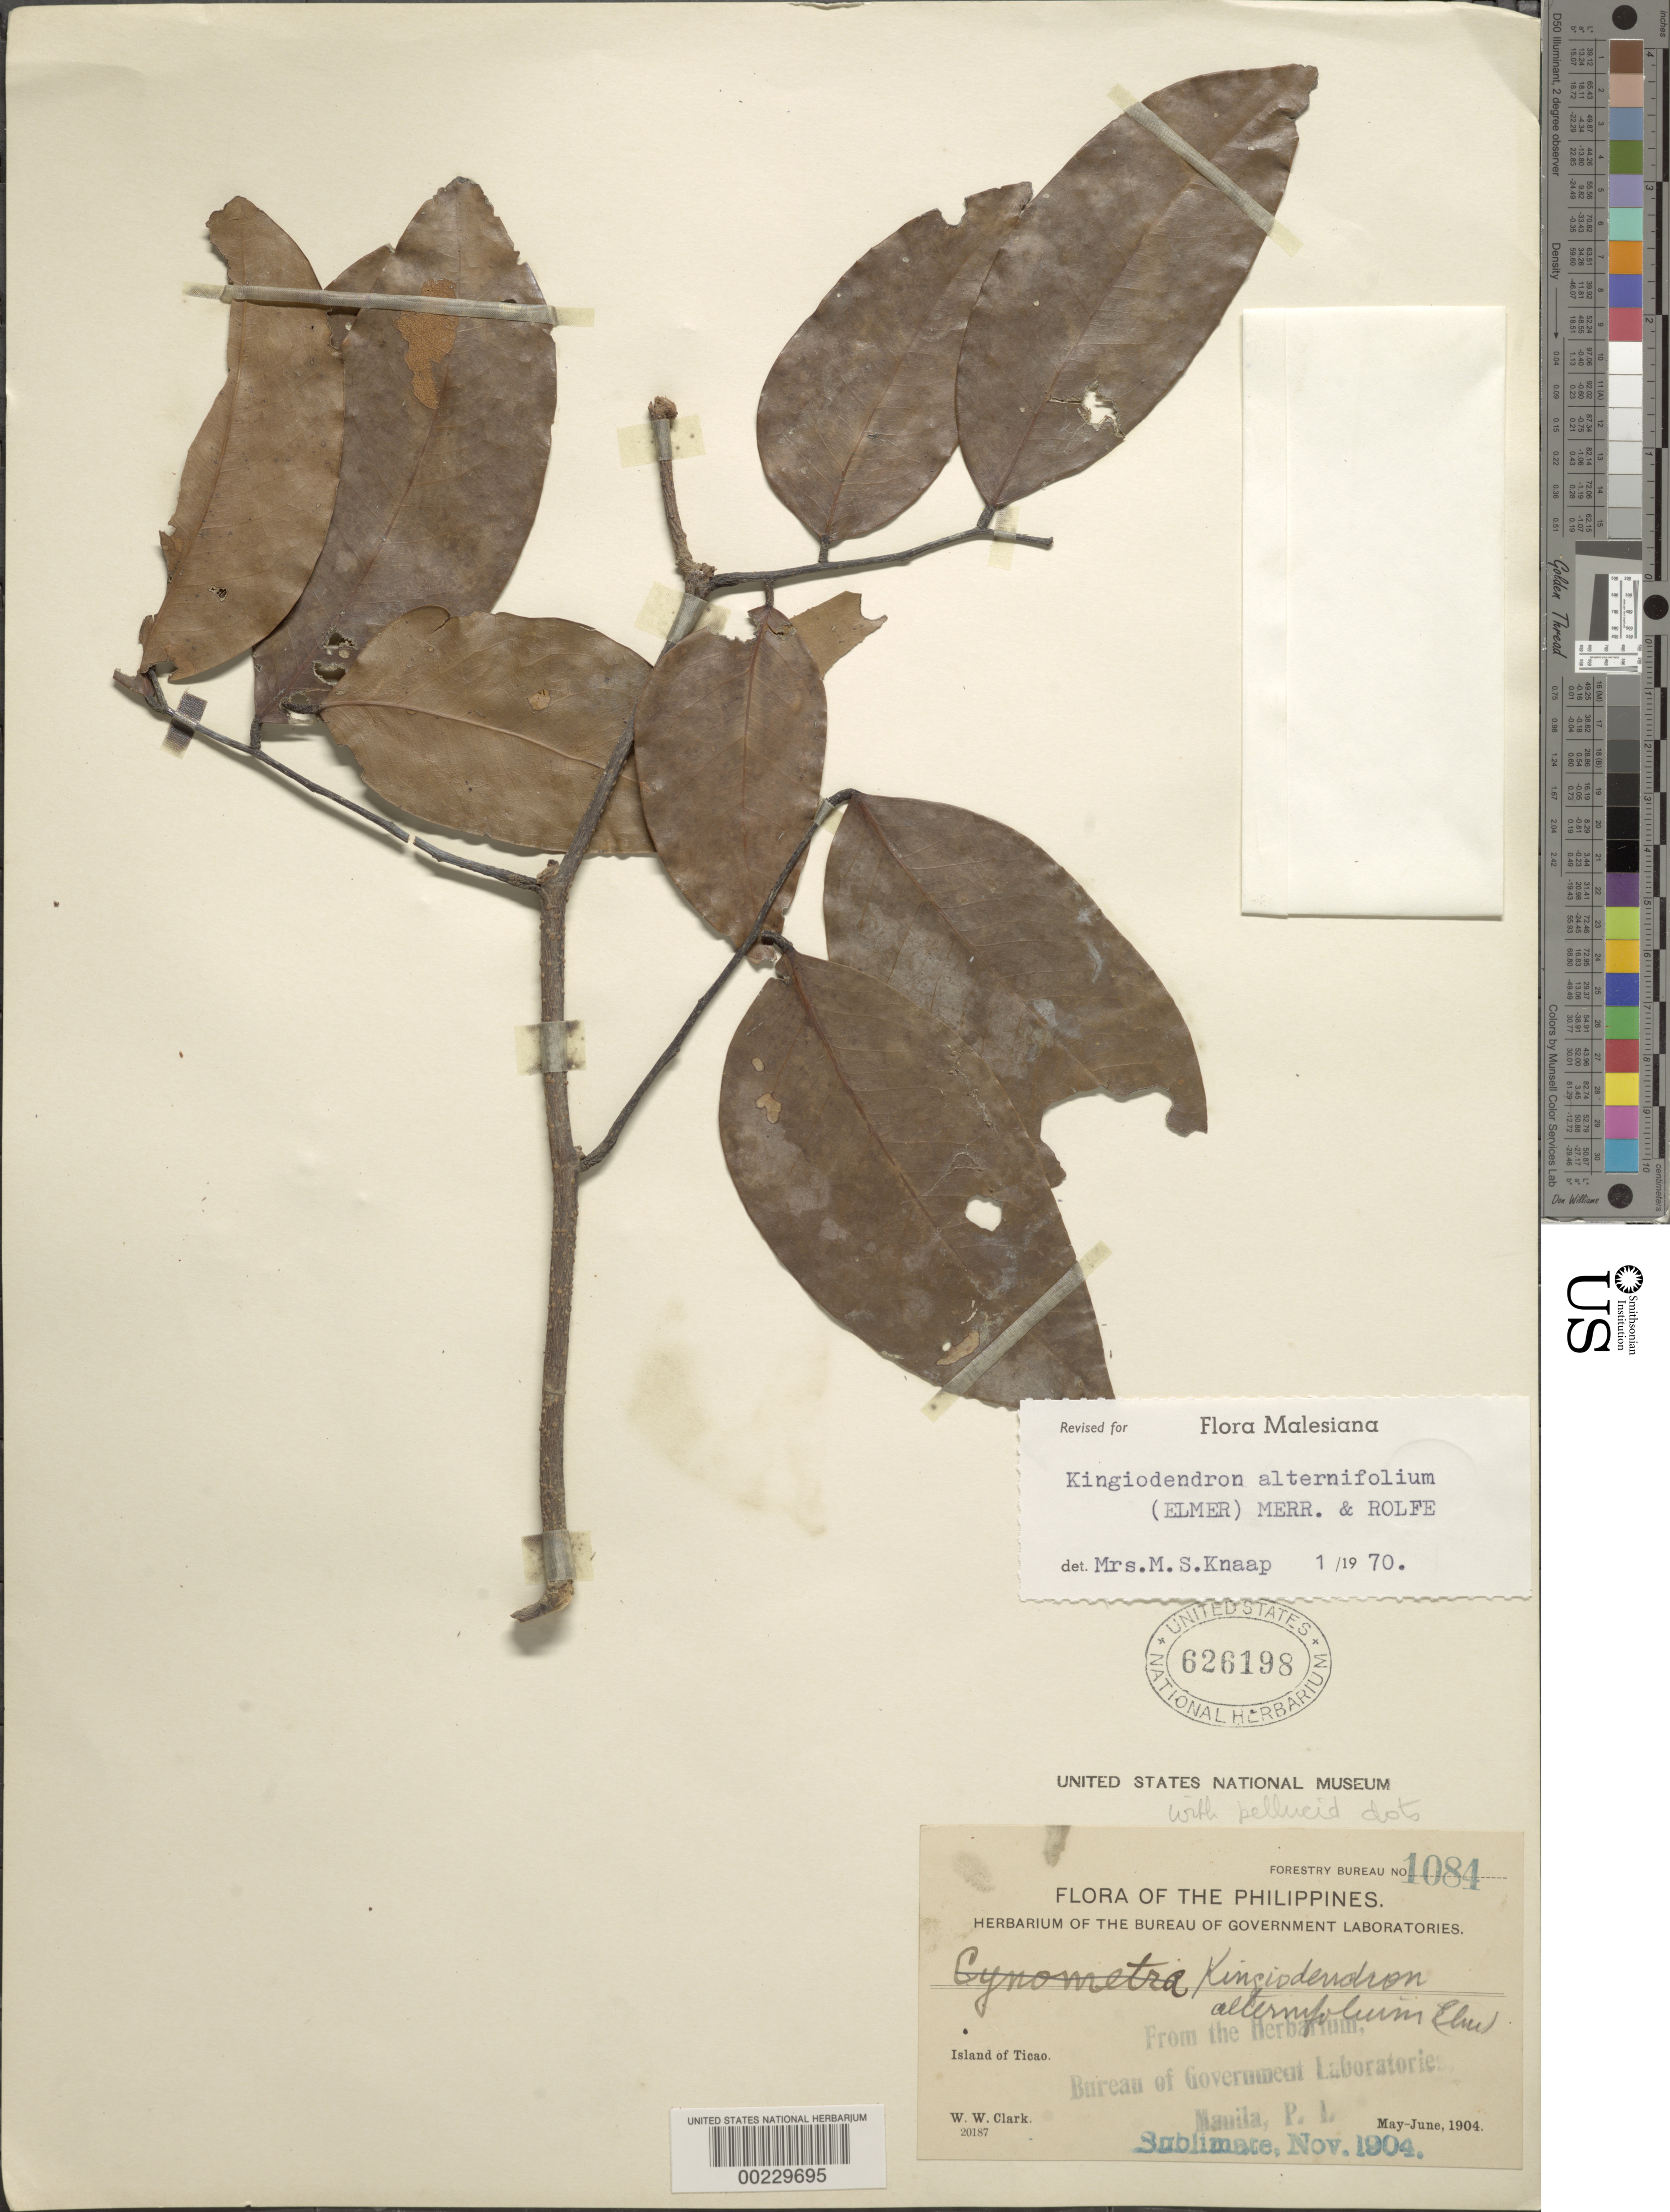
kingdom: Plantae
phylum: Tracheophyta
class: Magnoliopsida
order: Fabales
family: Fabaceae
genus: Kingiodendron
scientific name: Kingiodendron alternifolium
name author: (Elmer) Merr. & Rolfe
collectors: W. W. Clark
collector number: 1084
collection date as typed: May 1904 to -- Jun 1904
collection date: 1904-05/1904-06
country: Philippines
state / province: Bicol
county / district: Masbate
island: Masbate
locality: Ticao i.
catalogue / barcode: US 626198